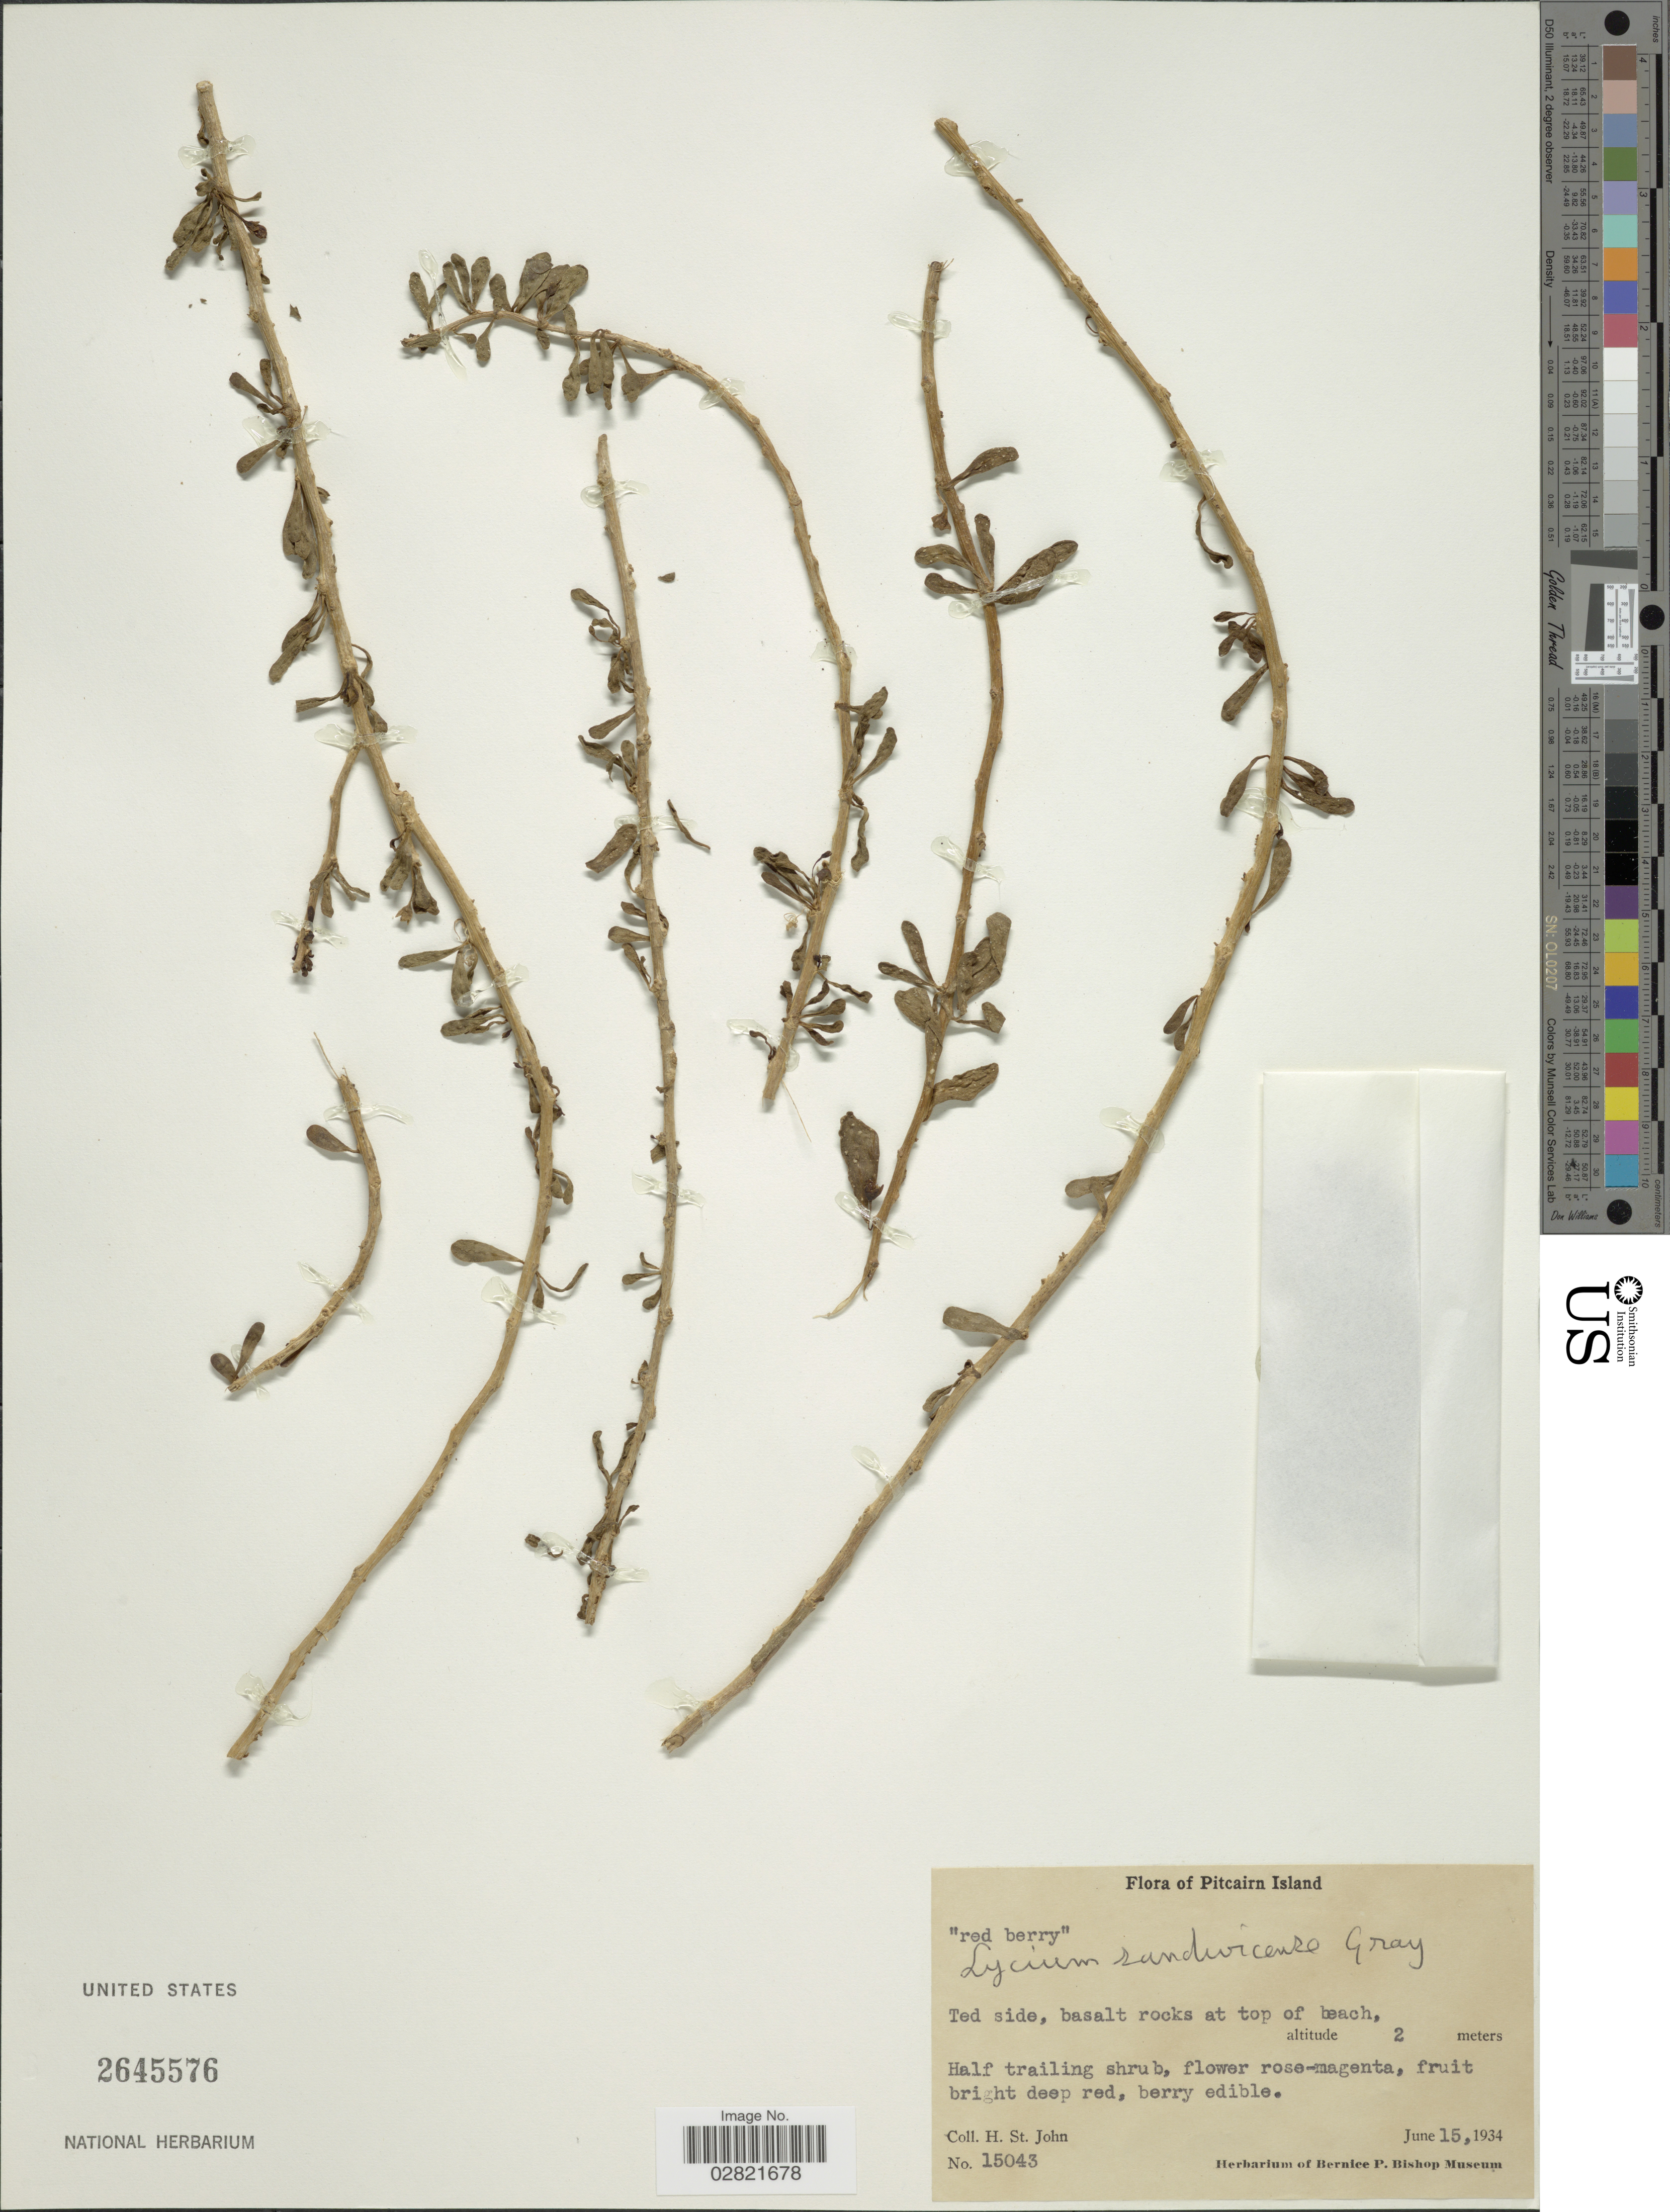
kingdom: Plantae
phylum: Tracheophyta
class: Magnoliopsida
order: Solanales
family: Solanaceae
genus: Lycium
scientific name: Lycium carolinianum var. sandwicense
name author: (A. Gray) C.L. Hitchc.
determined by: Wagner, W. L., (BOT), Smithsonian Institution - National Museum of Natural History (UNITED STATES)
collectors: H. St. John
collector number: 15043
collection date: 1934-06-15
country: Pitcairn Islands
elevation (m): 2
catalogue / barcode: US 2645576